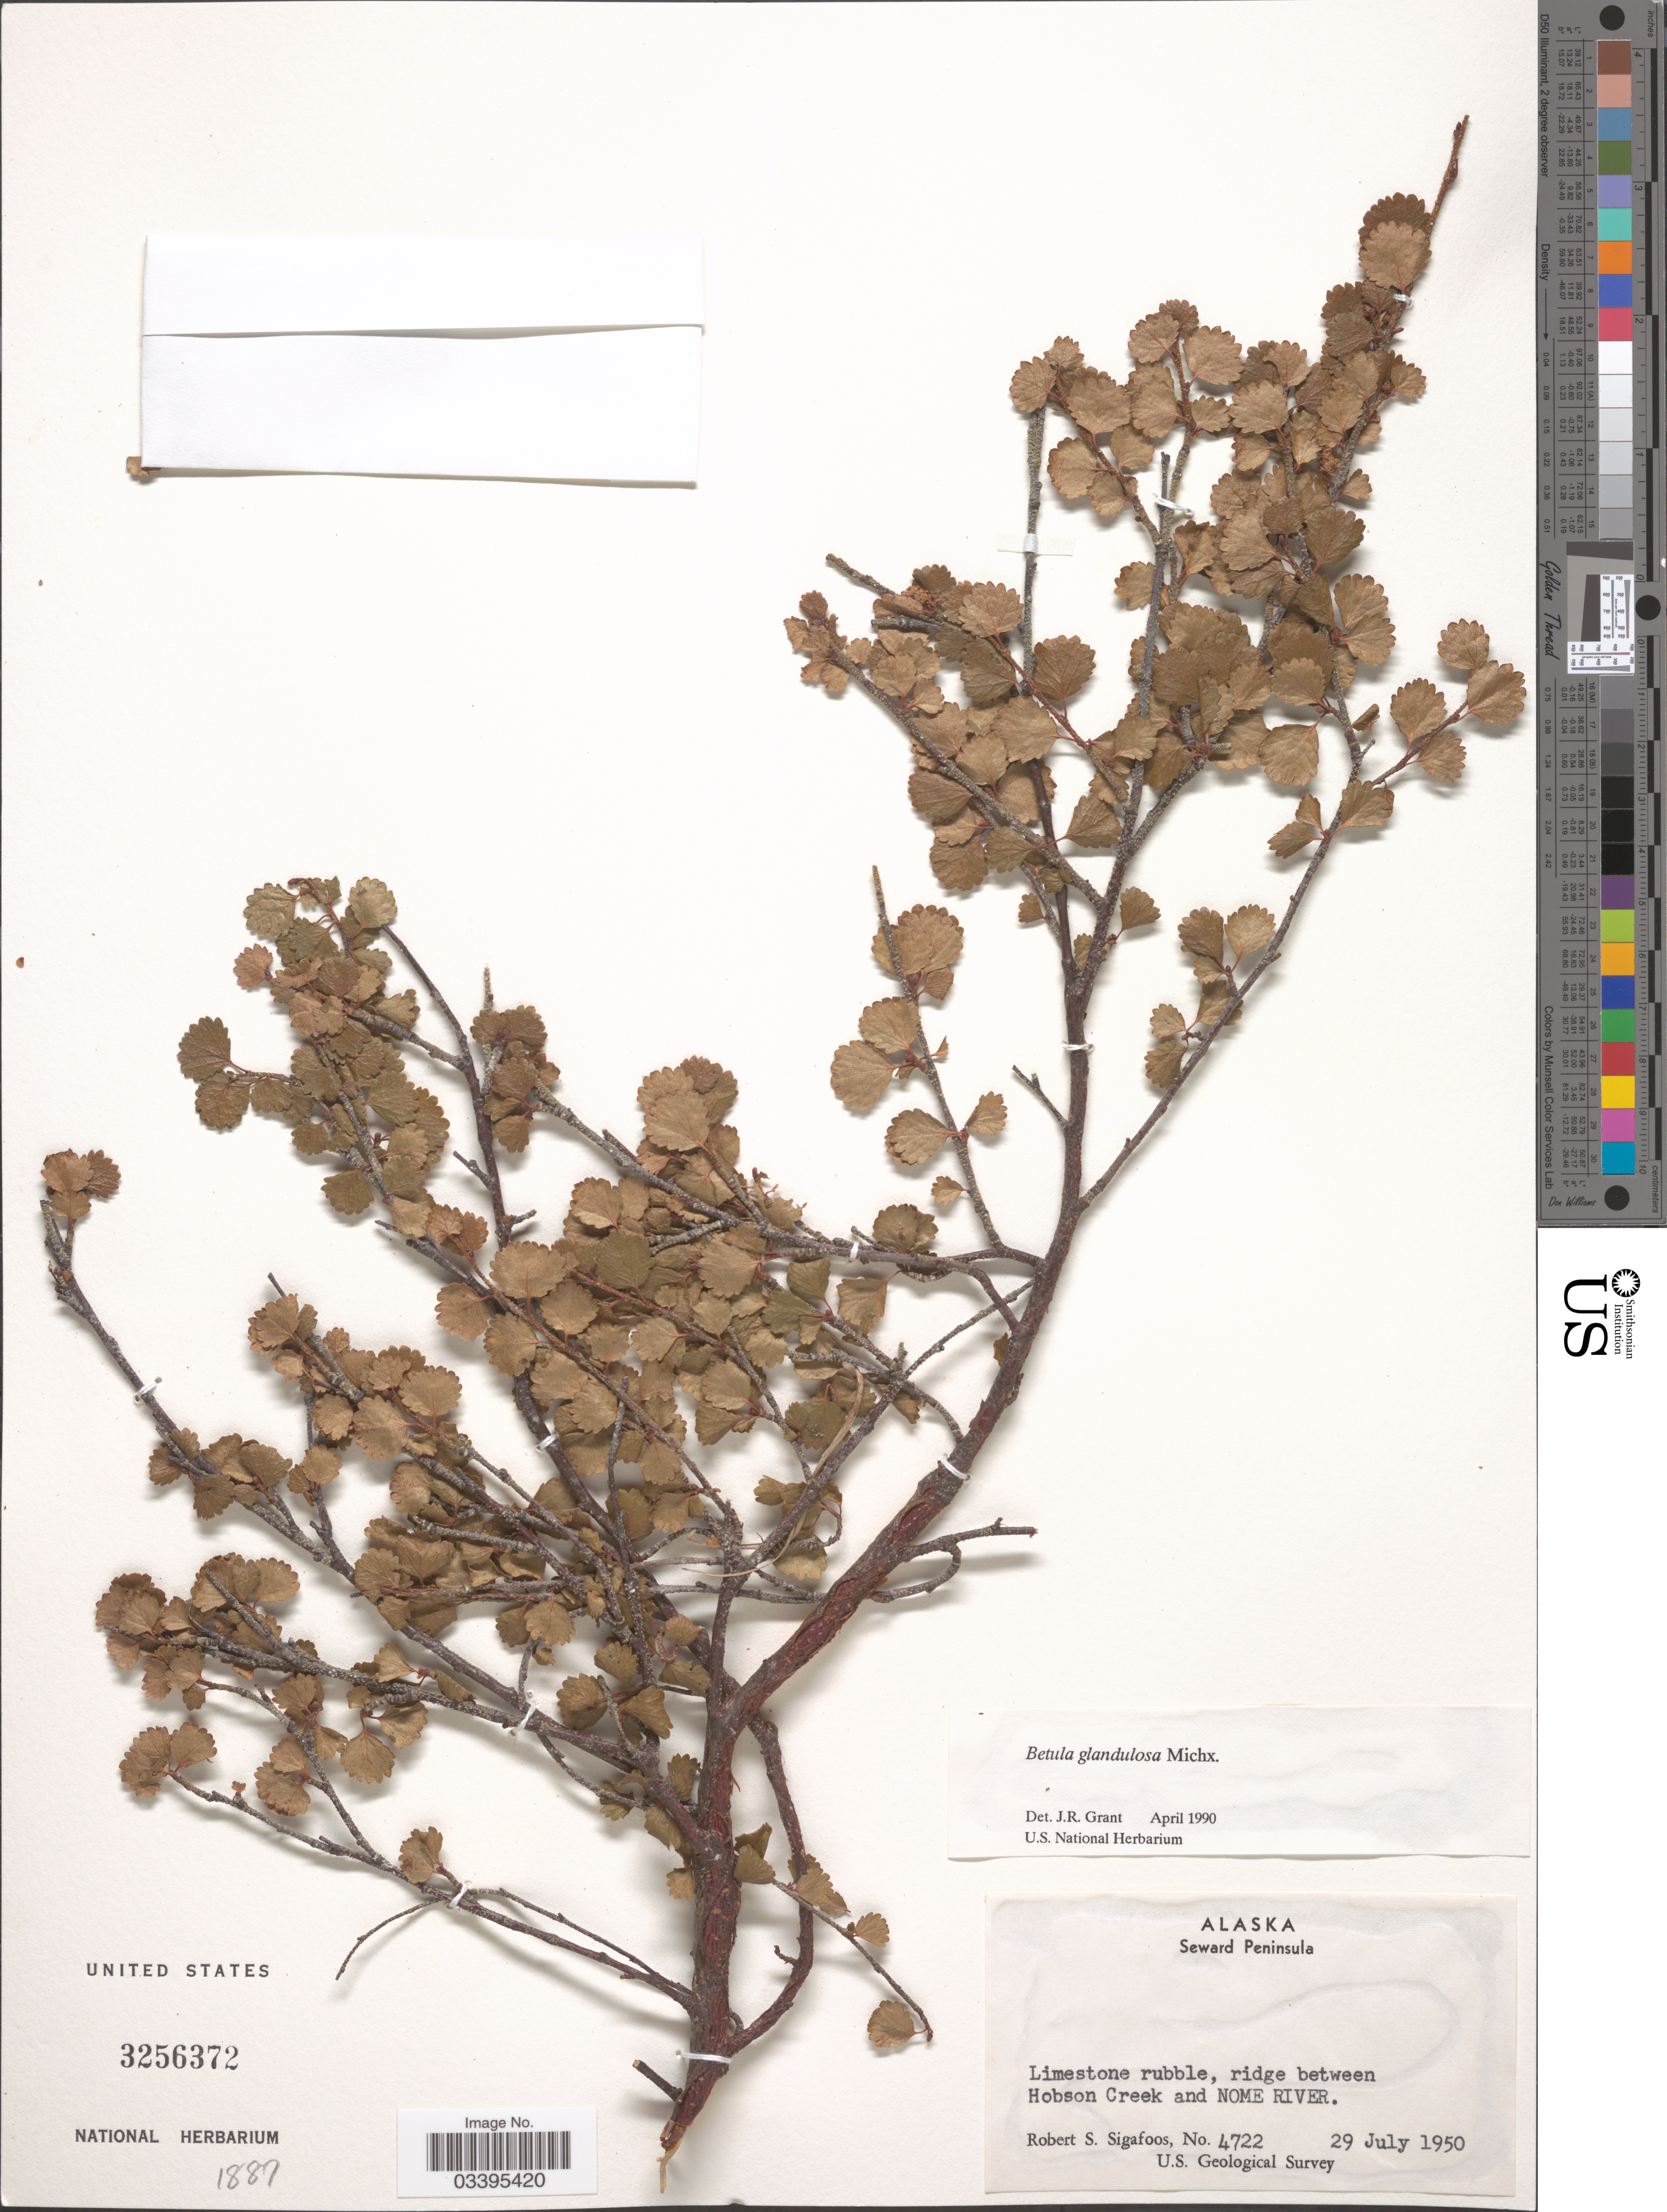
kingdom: Plantae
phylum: Tracheophyta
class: Magnoliopsida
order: Fagales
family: Betulaceae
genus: Betula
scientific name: Betula glandulosa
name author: Michx.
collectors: R. Sigafoos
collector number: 4722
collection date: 1950-07-29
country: United States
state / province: Alaska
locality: Seward Peninsula. Limestone rubble, ridge between Hobson Creek and Nome River.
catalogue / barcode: US 3256372